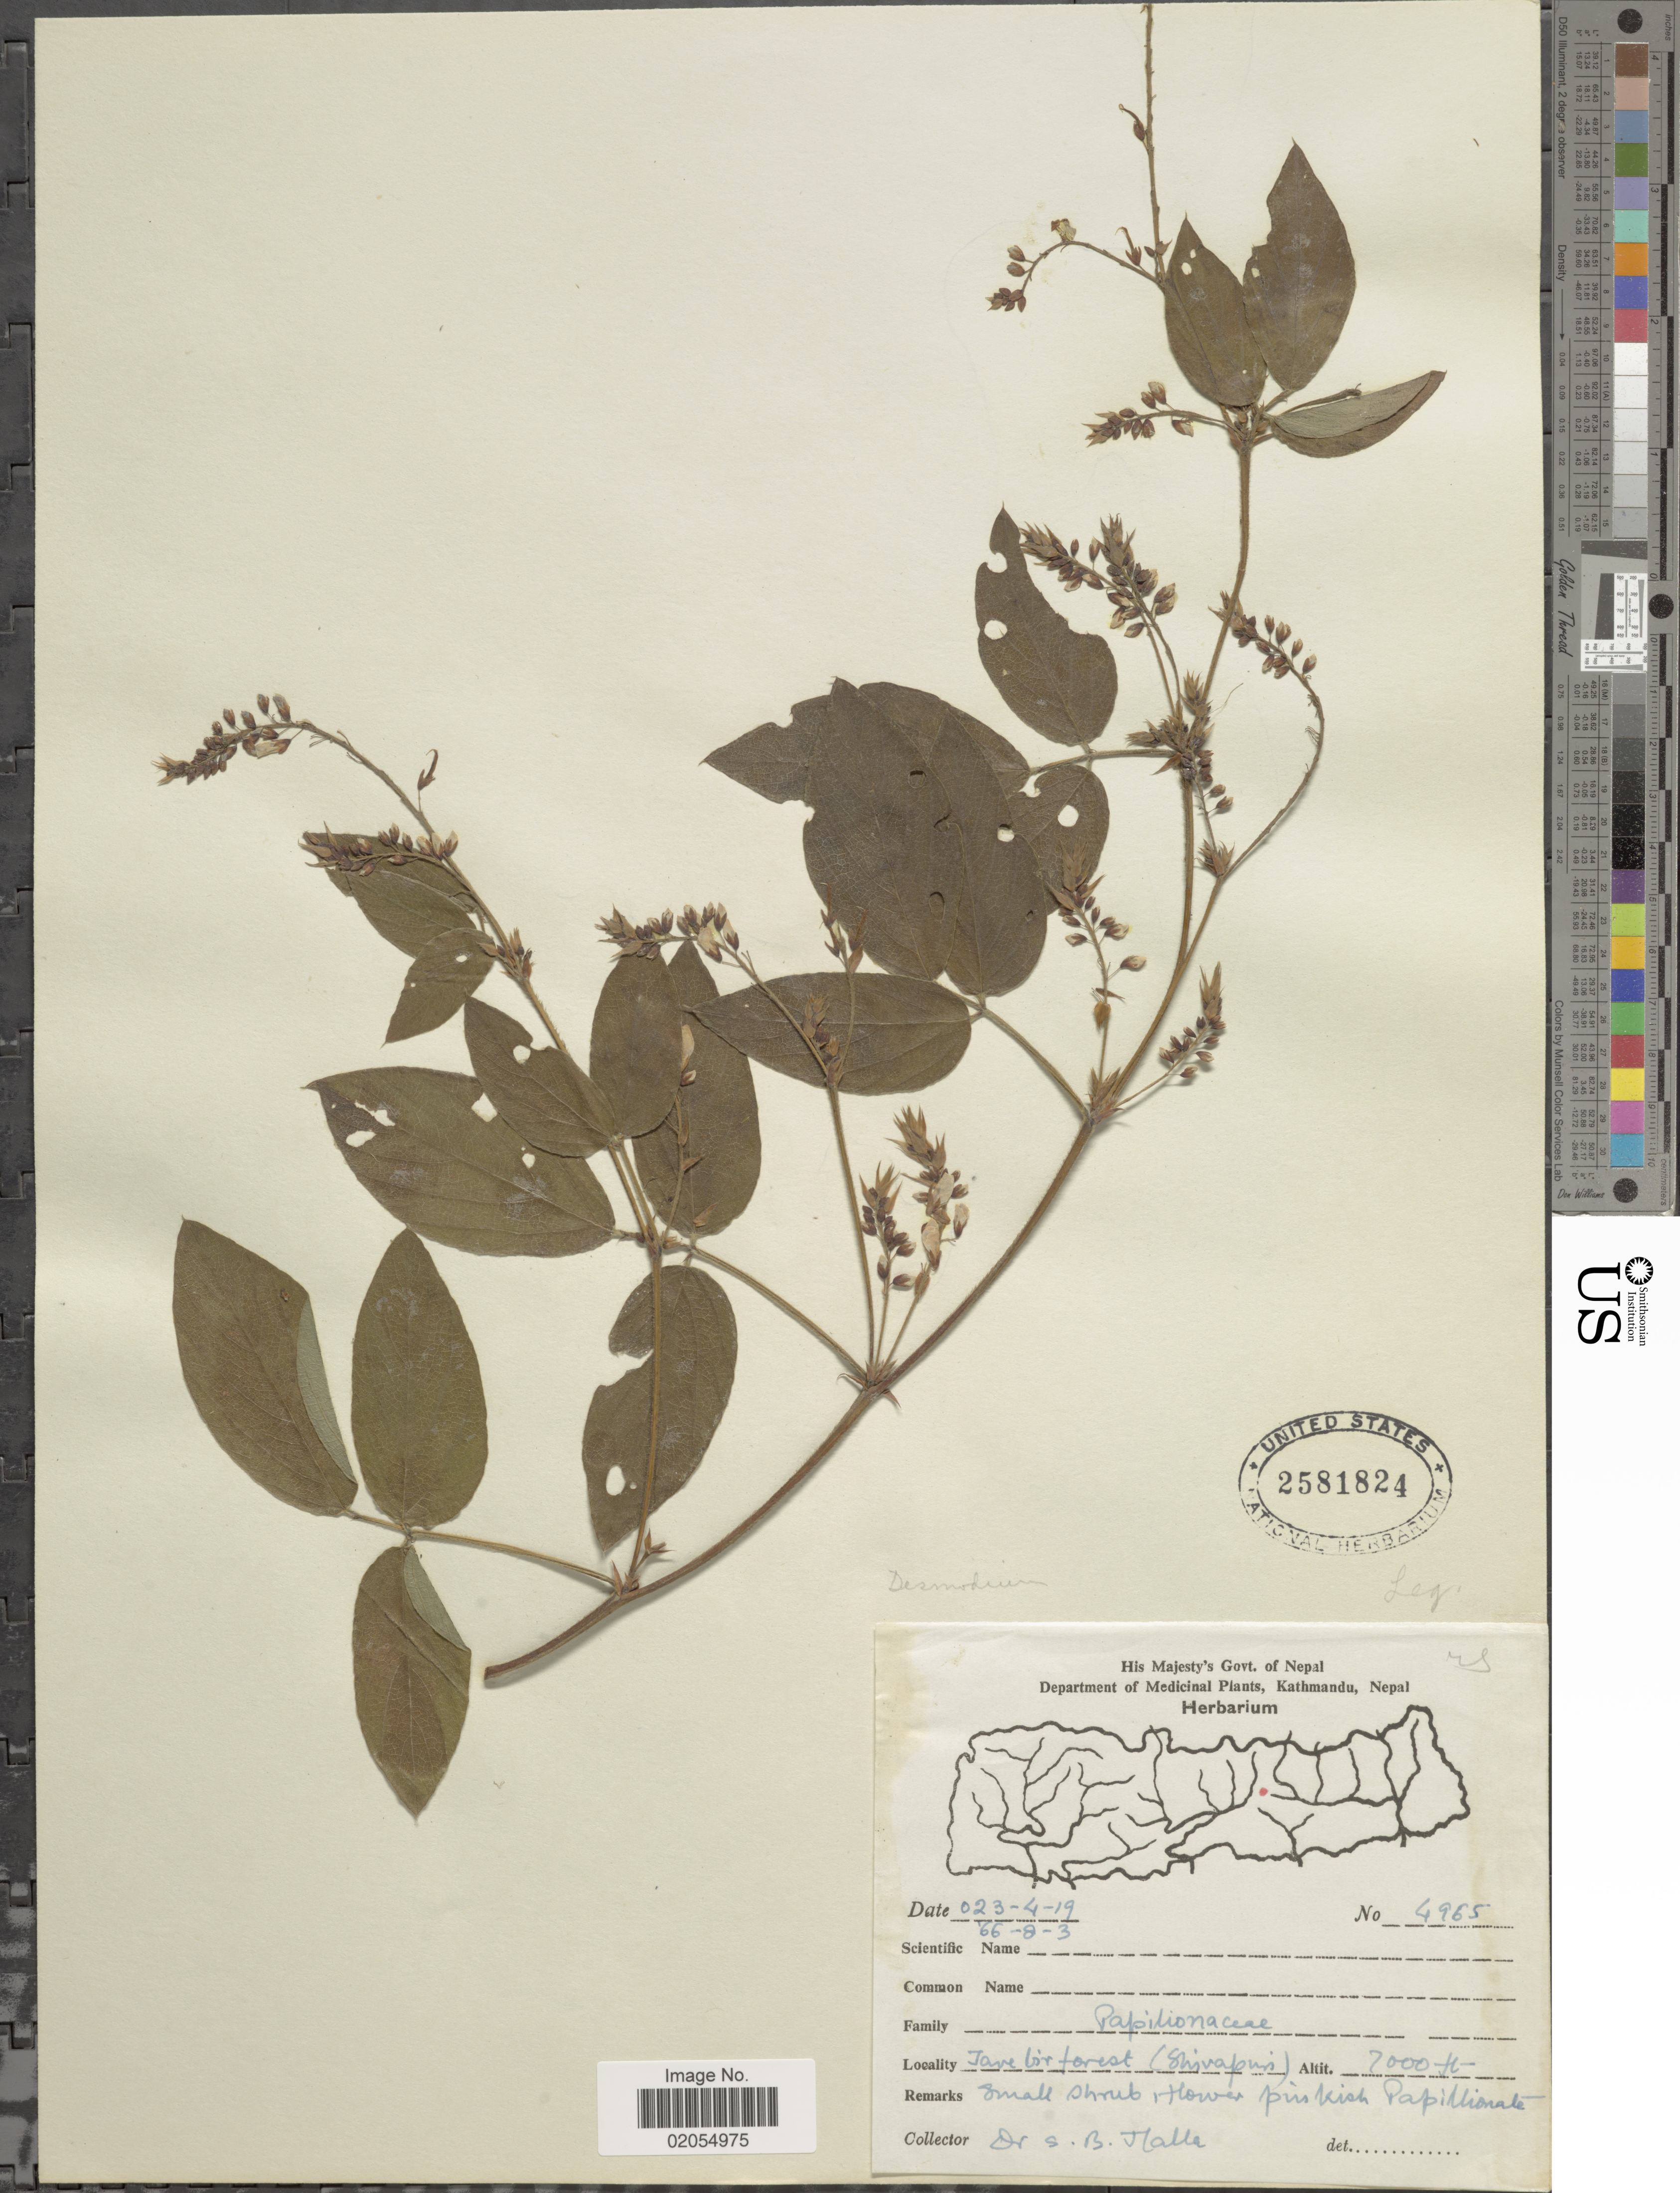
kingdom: Plantae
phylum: Tracheophyta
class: Magnoliopsida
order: Fabales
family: Fabaceae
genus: Desmodium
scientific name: Desmodium sp.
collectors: S. Malla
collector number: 4965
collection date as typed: Transcribed d/m/y: 23/4/19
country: Nepal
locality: Jave lor Forest (Shivapuri)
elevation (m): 2134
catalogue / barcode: US 2581824